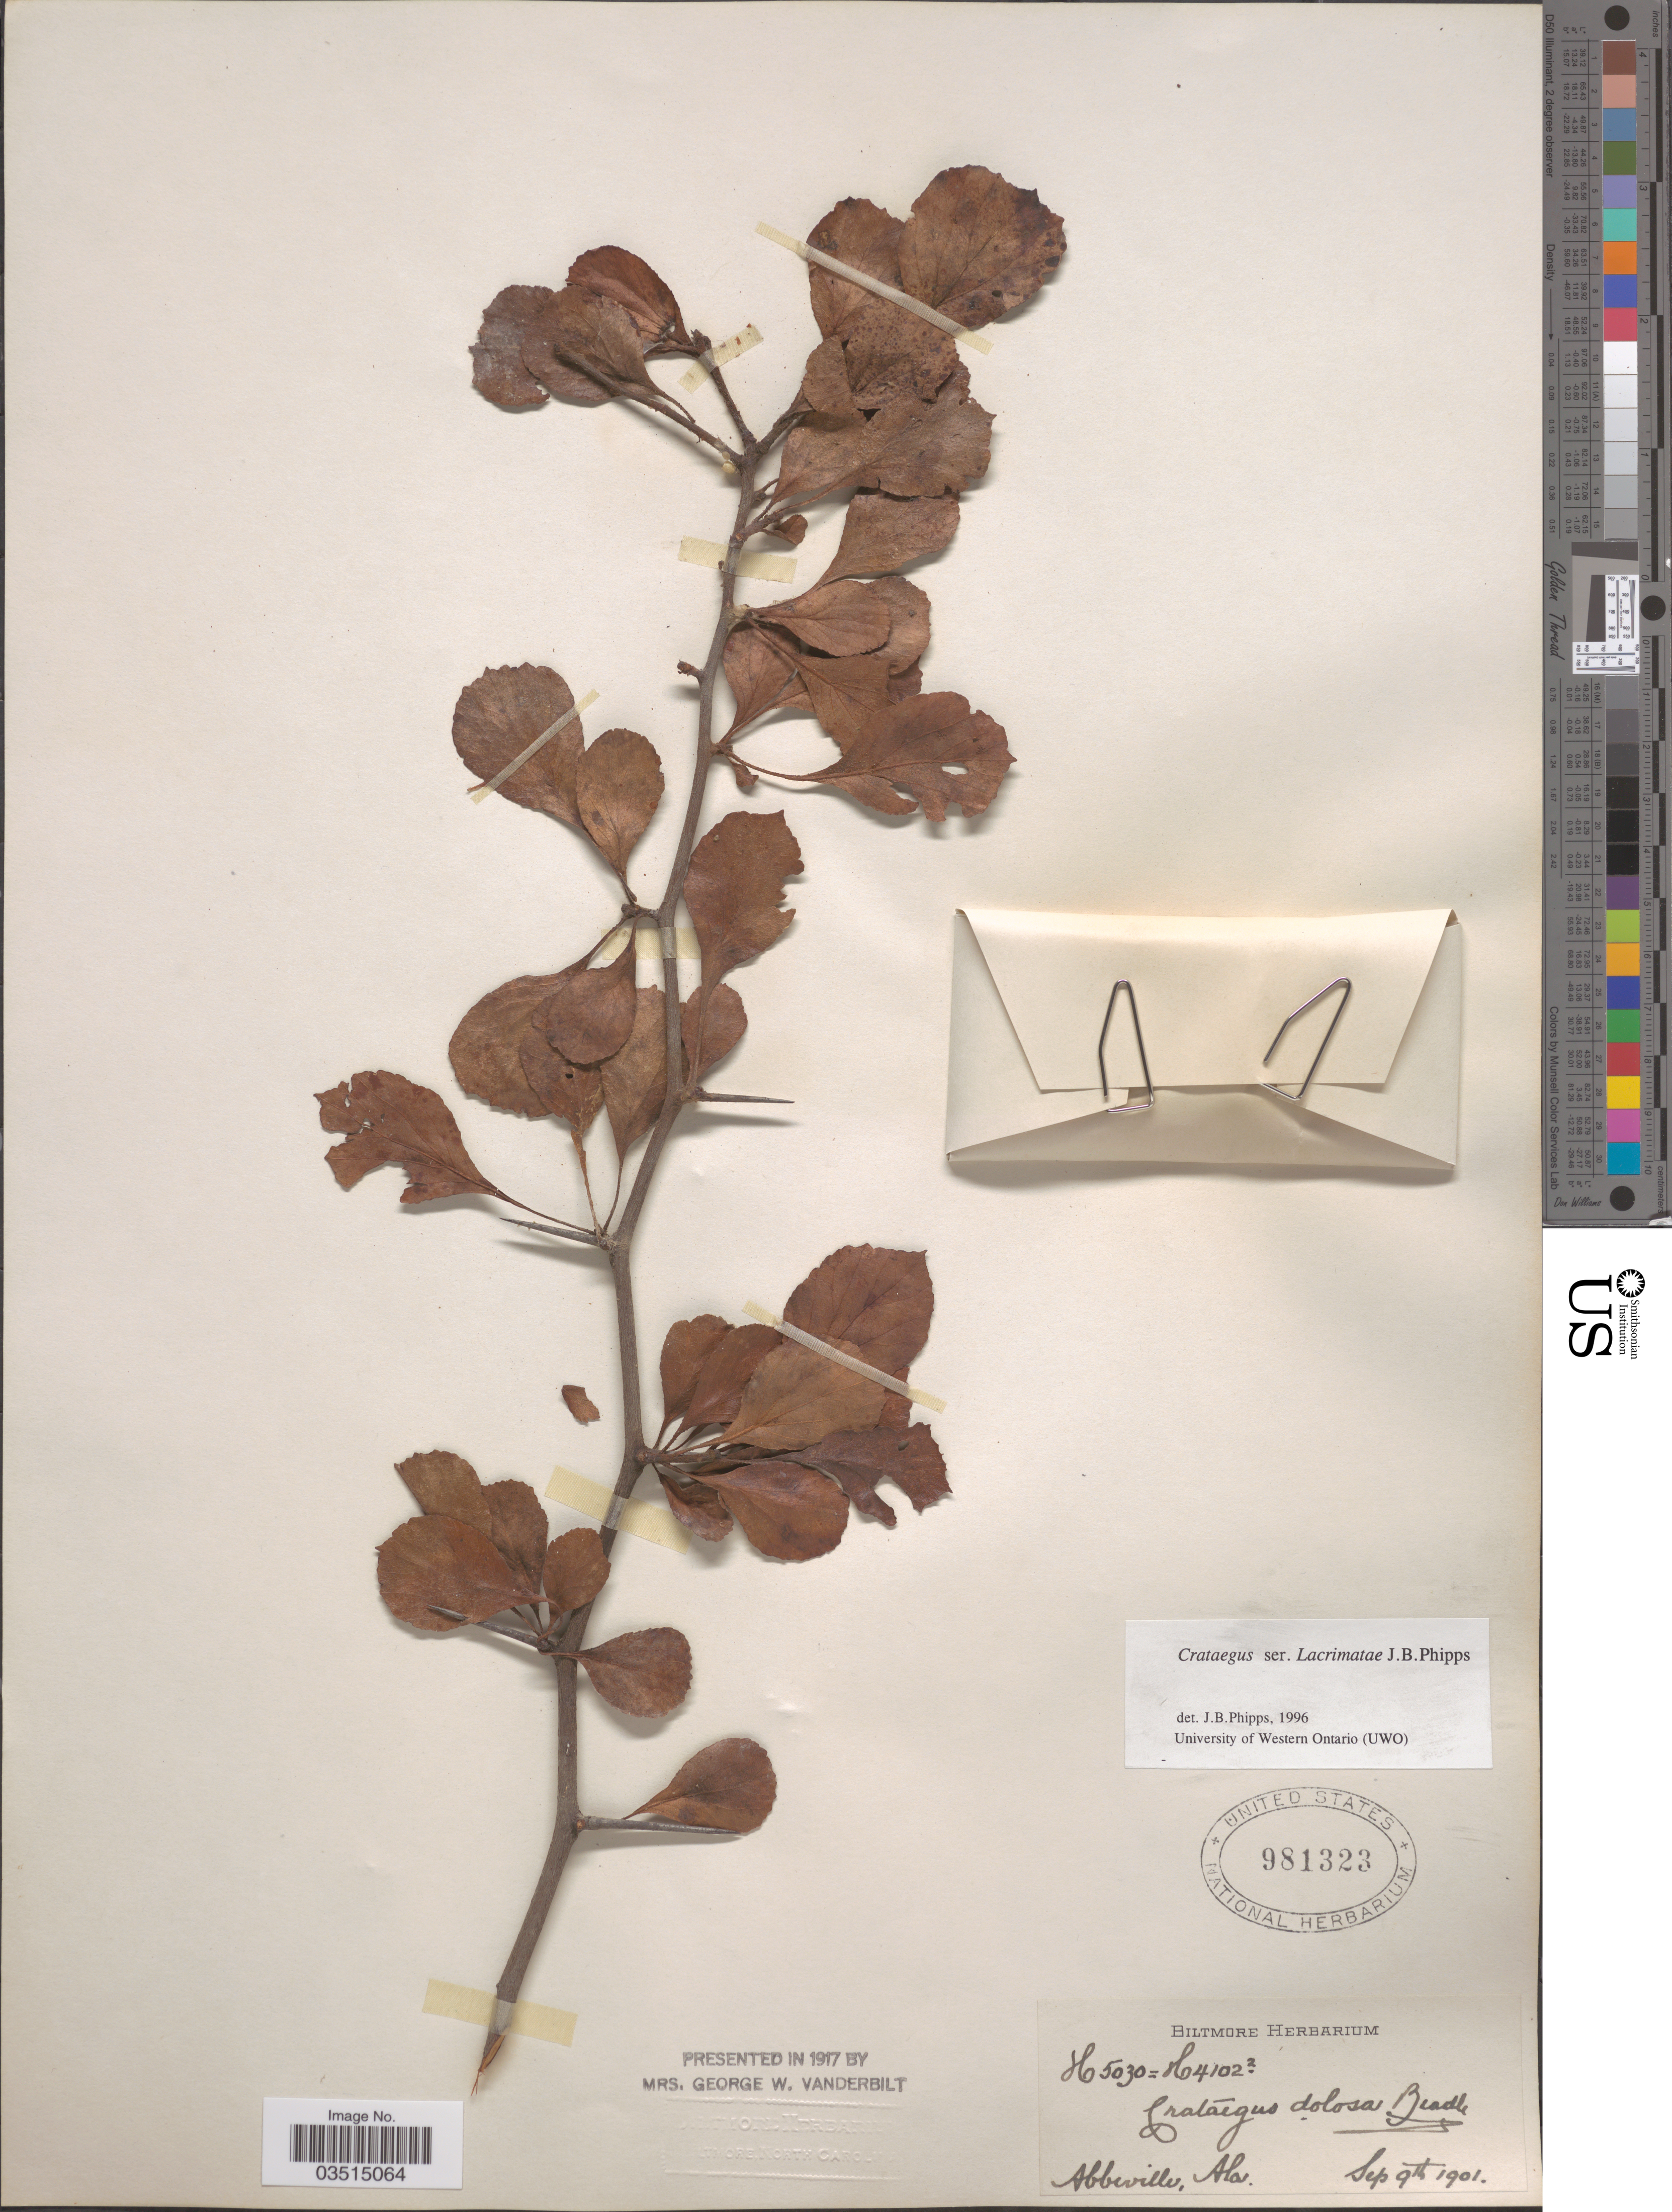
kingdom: Plantae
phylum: Tracheophyta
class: Magnoliopsida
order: Rosales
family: Rosaceae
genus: Crataegus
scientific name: Crataegus integra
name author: (Nash) Beadle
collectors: ex herb. Biltmore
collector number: H5030 = H41022*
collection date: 1901-09-09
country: United States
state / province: Alabama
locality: Abbeville.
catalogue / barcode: US 981323